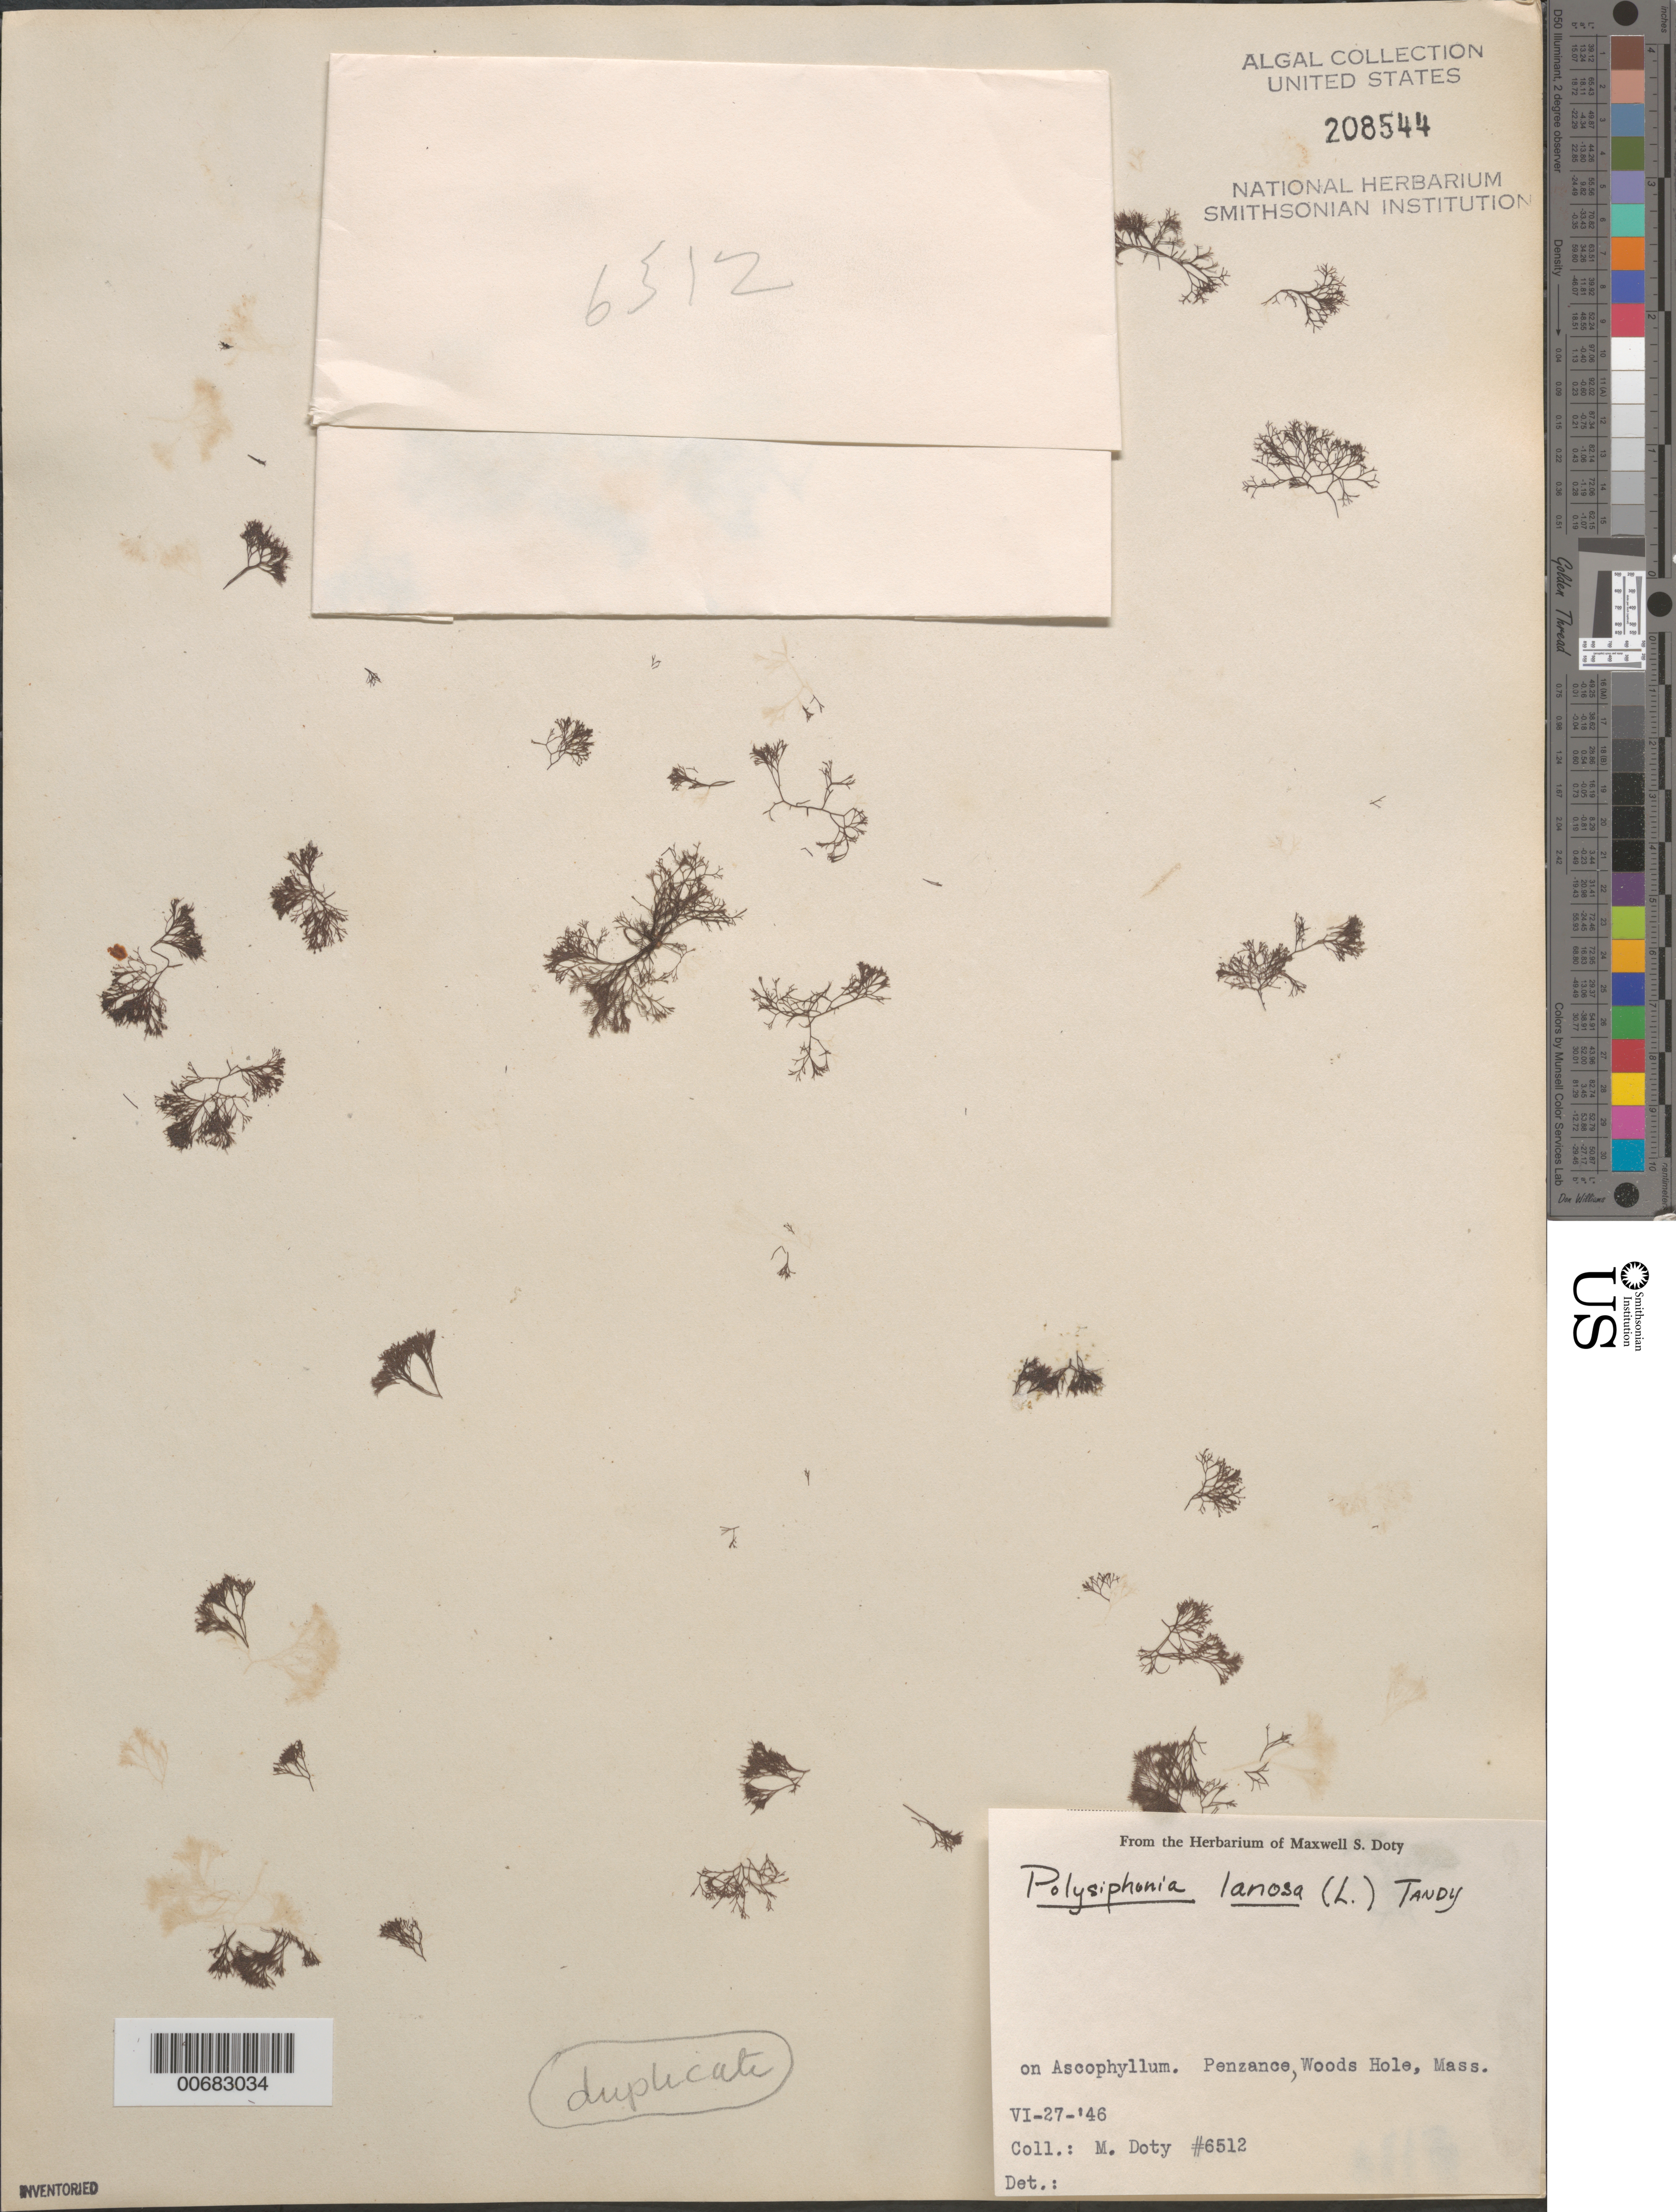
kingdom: Plantae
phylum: Rhodophyta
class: Florideophyceae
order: Ceramiales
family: Rhodomelaceae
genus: Vertebrata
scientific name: Vertebrata lanosa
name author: (L.) T.A. Chr.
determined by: Algae name updating Project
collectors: M. S. Doty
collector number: MSD 6512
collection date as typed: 27 Jun 1946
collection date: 1946-06-27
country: United States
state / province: Massachusetts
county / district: Barnstable County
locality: Penzance salt marsh near Woods Hole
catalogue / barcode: US 208544